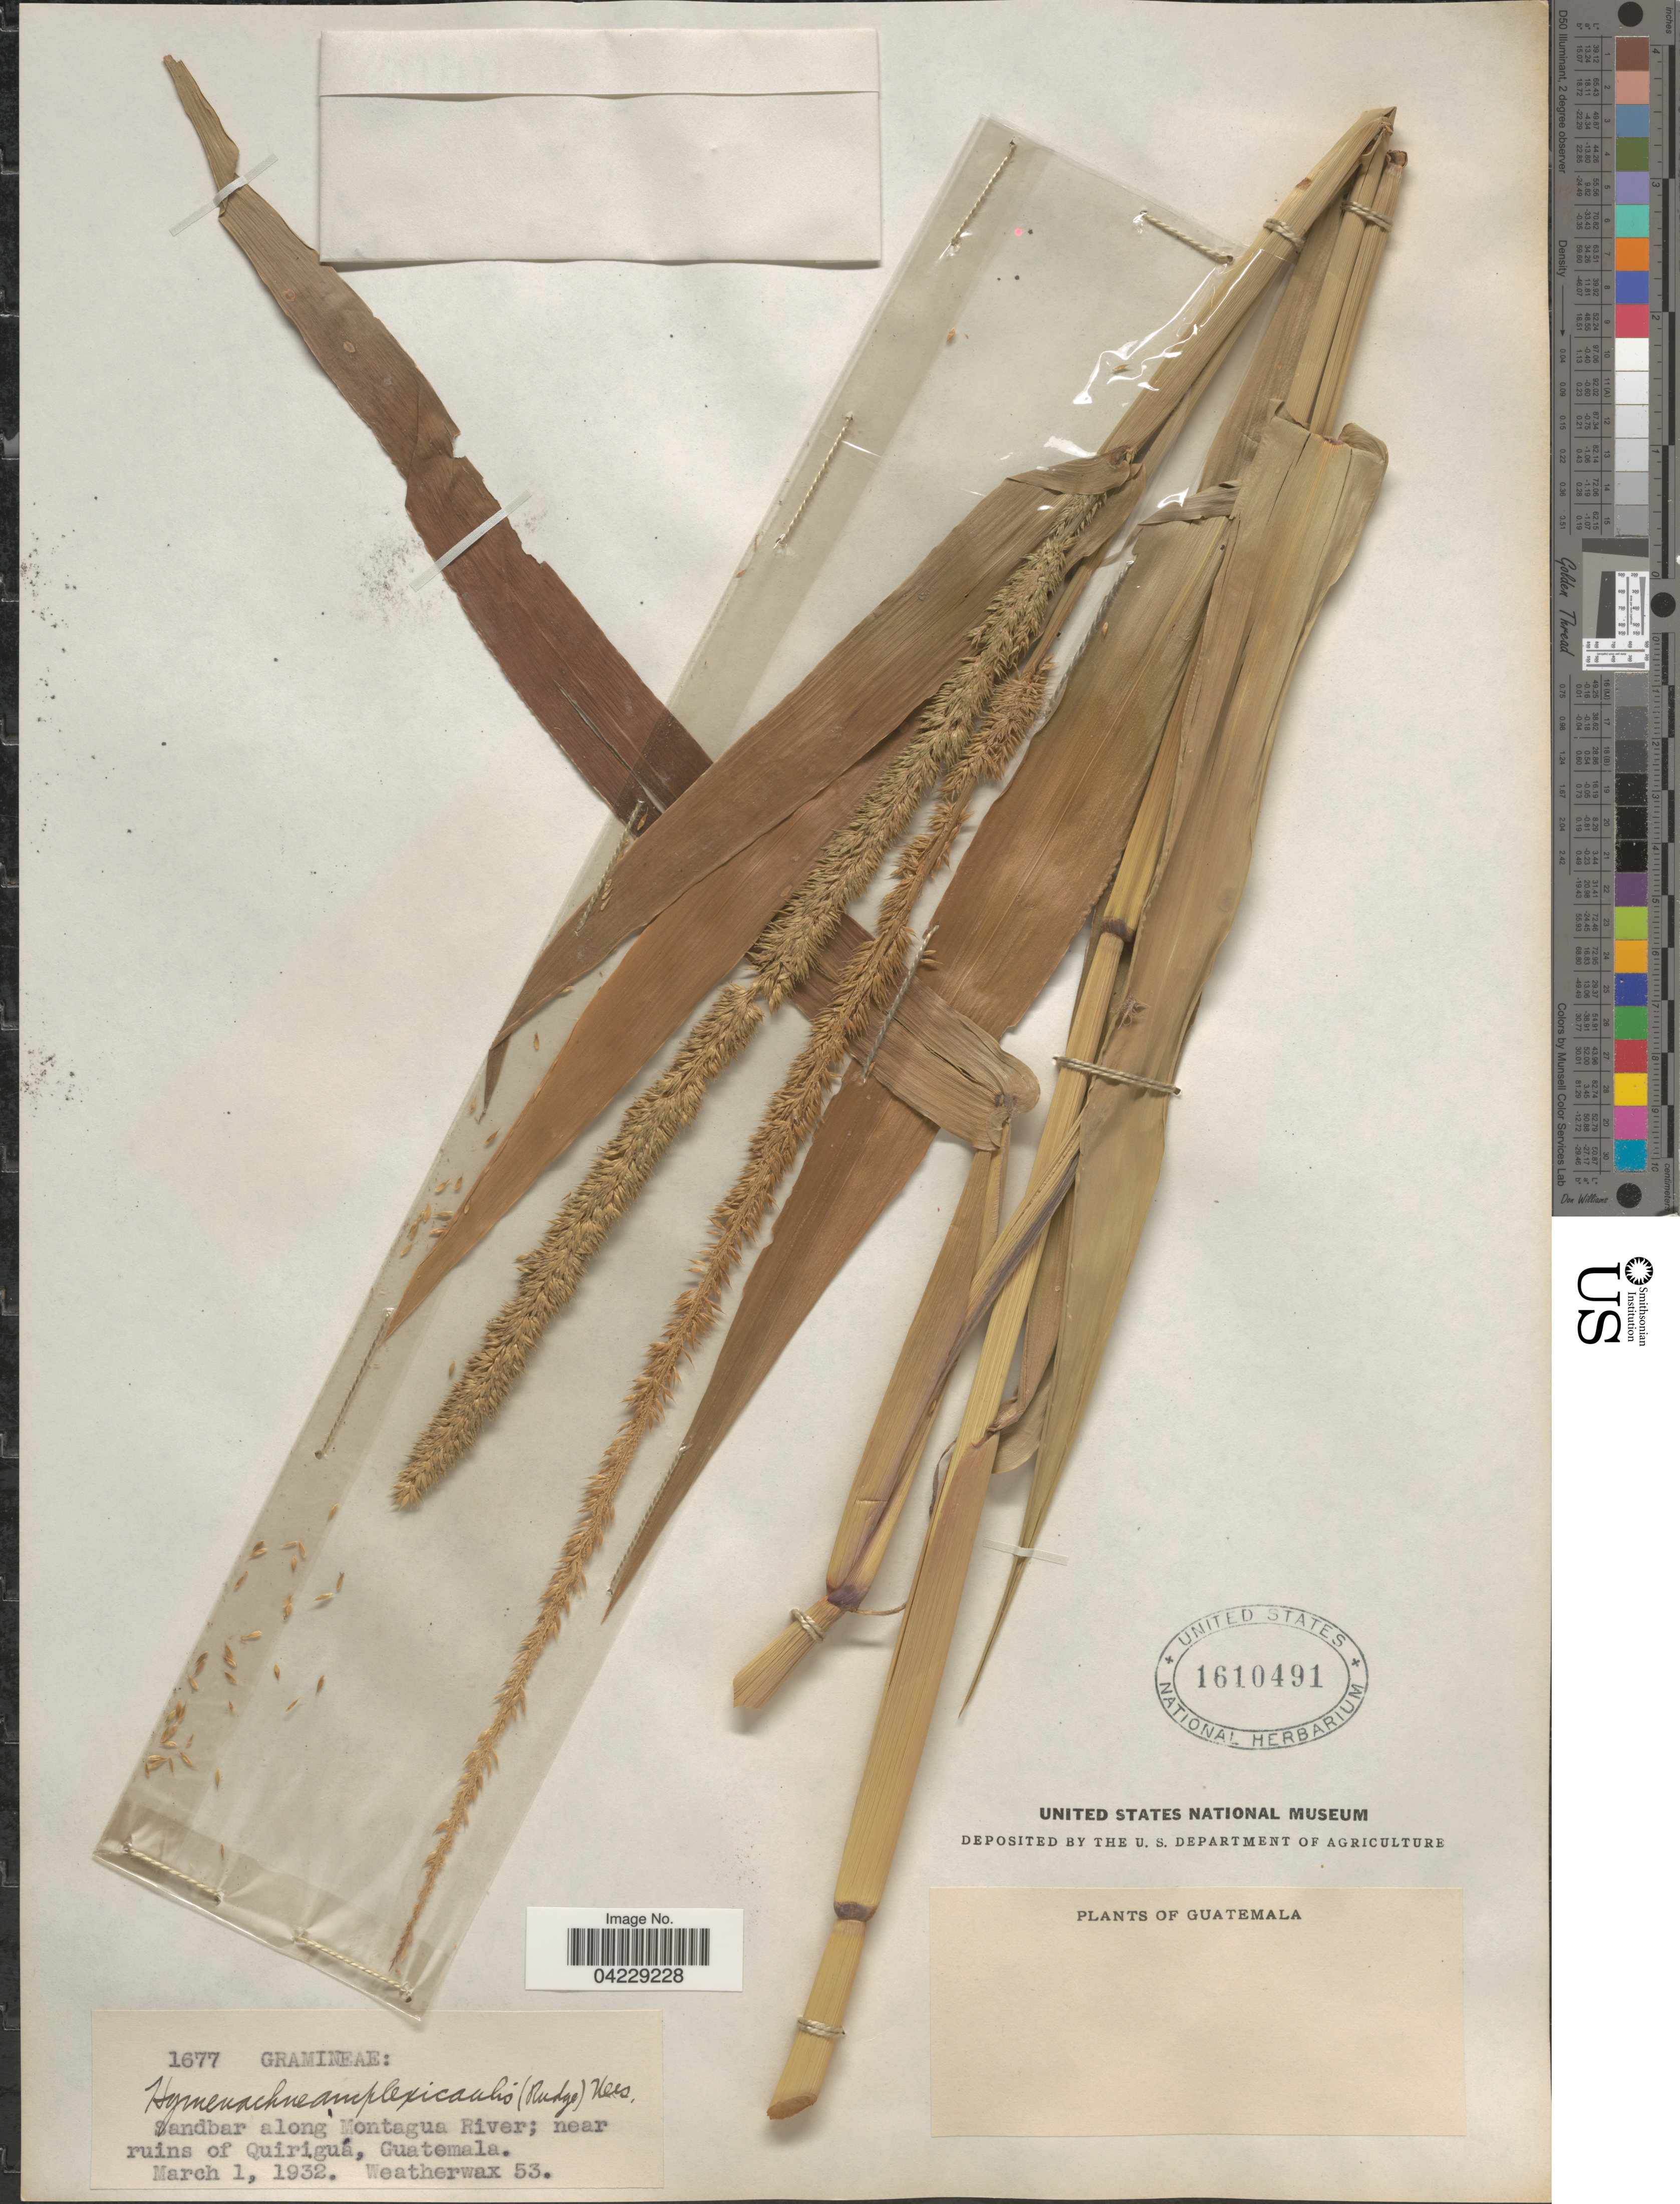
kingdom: Plantae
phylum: Tracheophyta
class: Liliopsida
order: Poales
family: Poaceae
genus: Hymenachne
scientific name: Hymenachne amplexicaulis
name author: (Rudge) Nees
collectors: -. Weatherwax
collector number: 53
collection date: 1932-03-01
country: Guatemala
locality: Sandbar along Montagua River; near ruins of Quiriguá.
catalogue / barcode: US 1610491